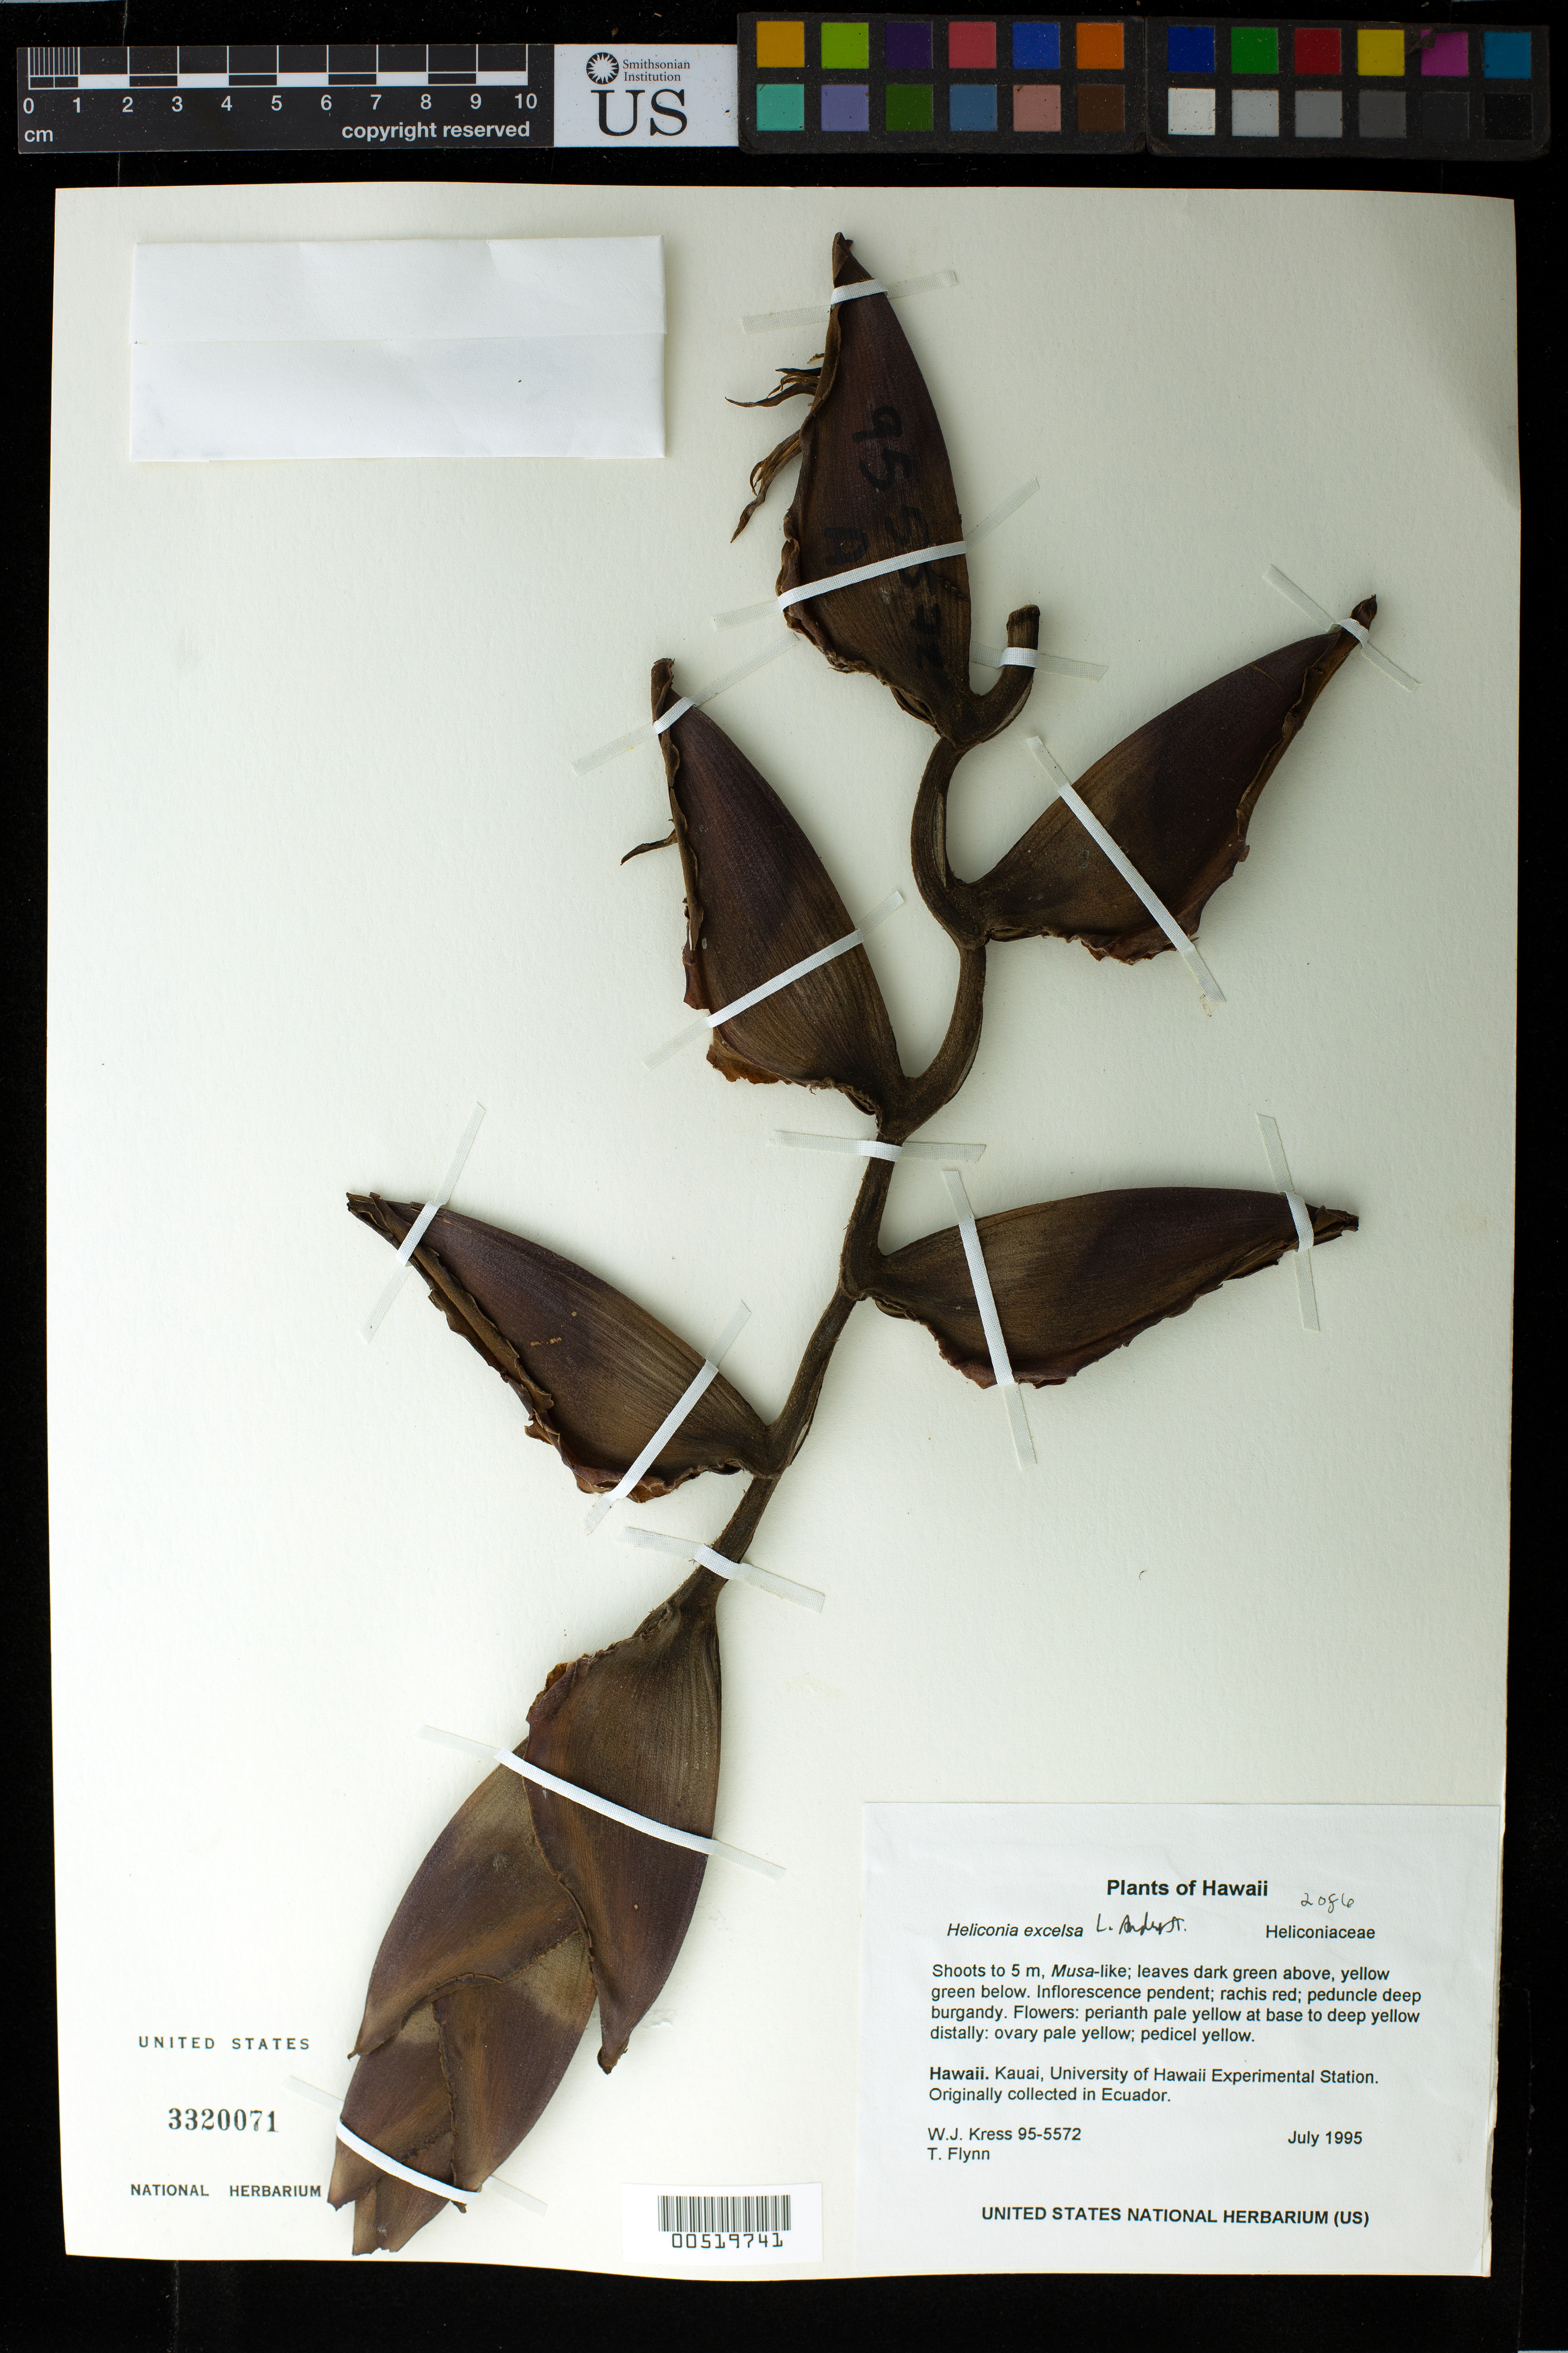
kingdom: Plantae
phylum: Tracheophyta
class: Liliopsida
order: Zingiberales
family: Heliconiaceae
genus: Heliconia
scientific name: Heliconia excelsa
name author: L. Andersson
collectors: W. J. Kress & T. W. Flynn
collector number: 95-5572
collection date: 1995-07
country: United States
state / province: Hawaii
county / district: Kaui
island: Kaua'i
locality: University of Hawaii Experimental Station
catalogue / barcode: US 3320071